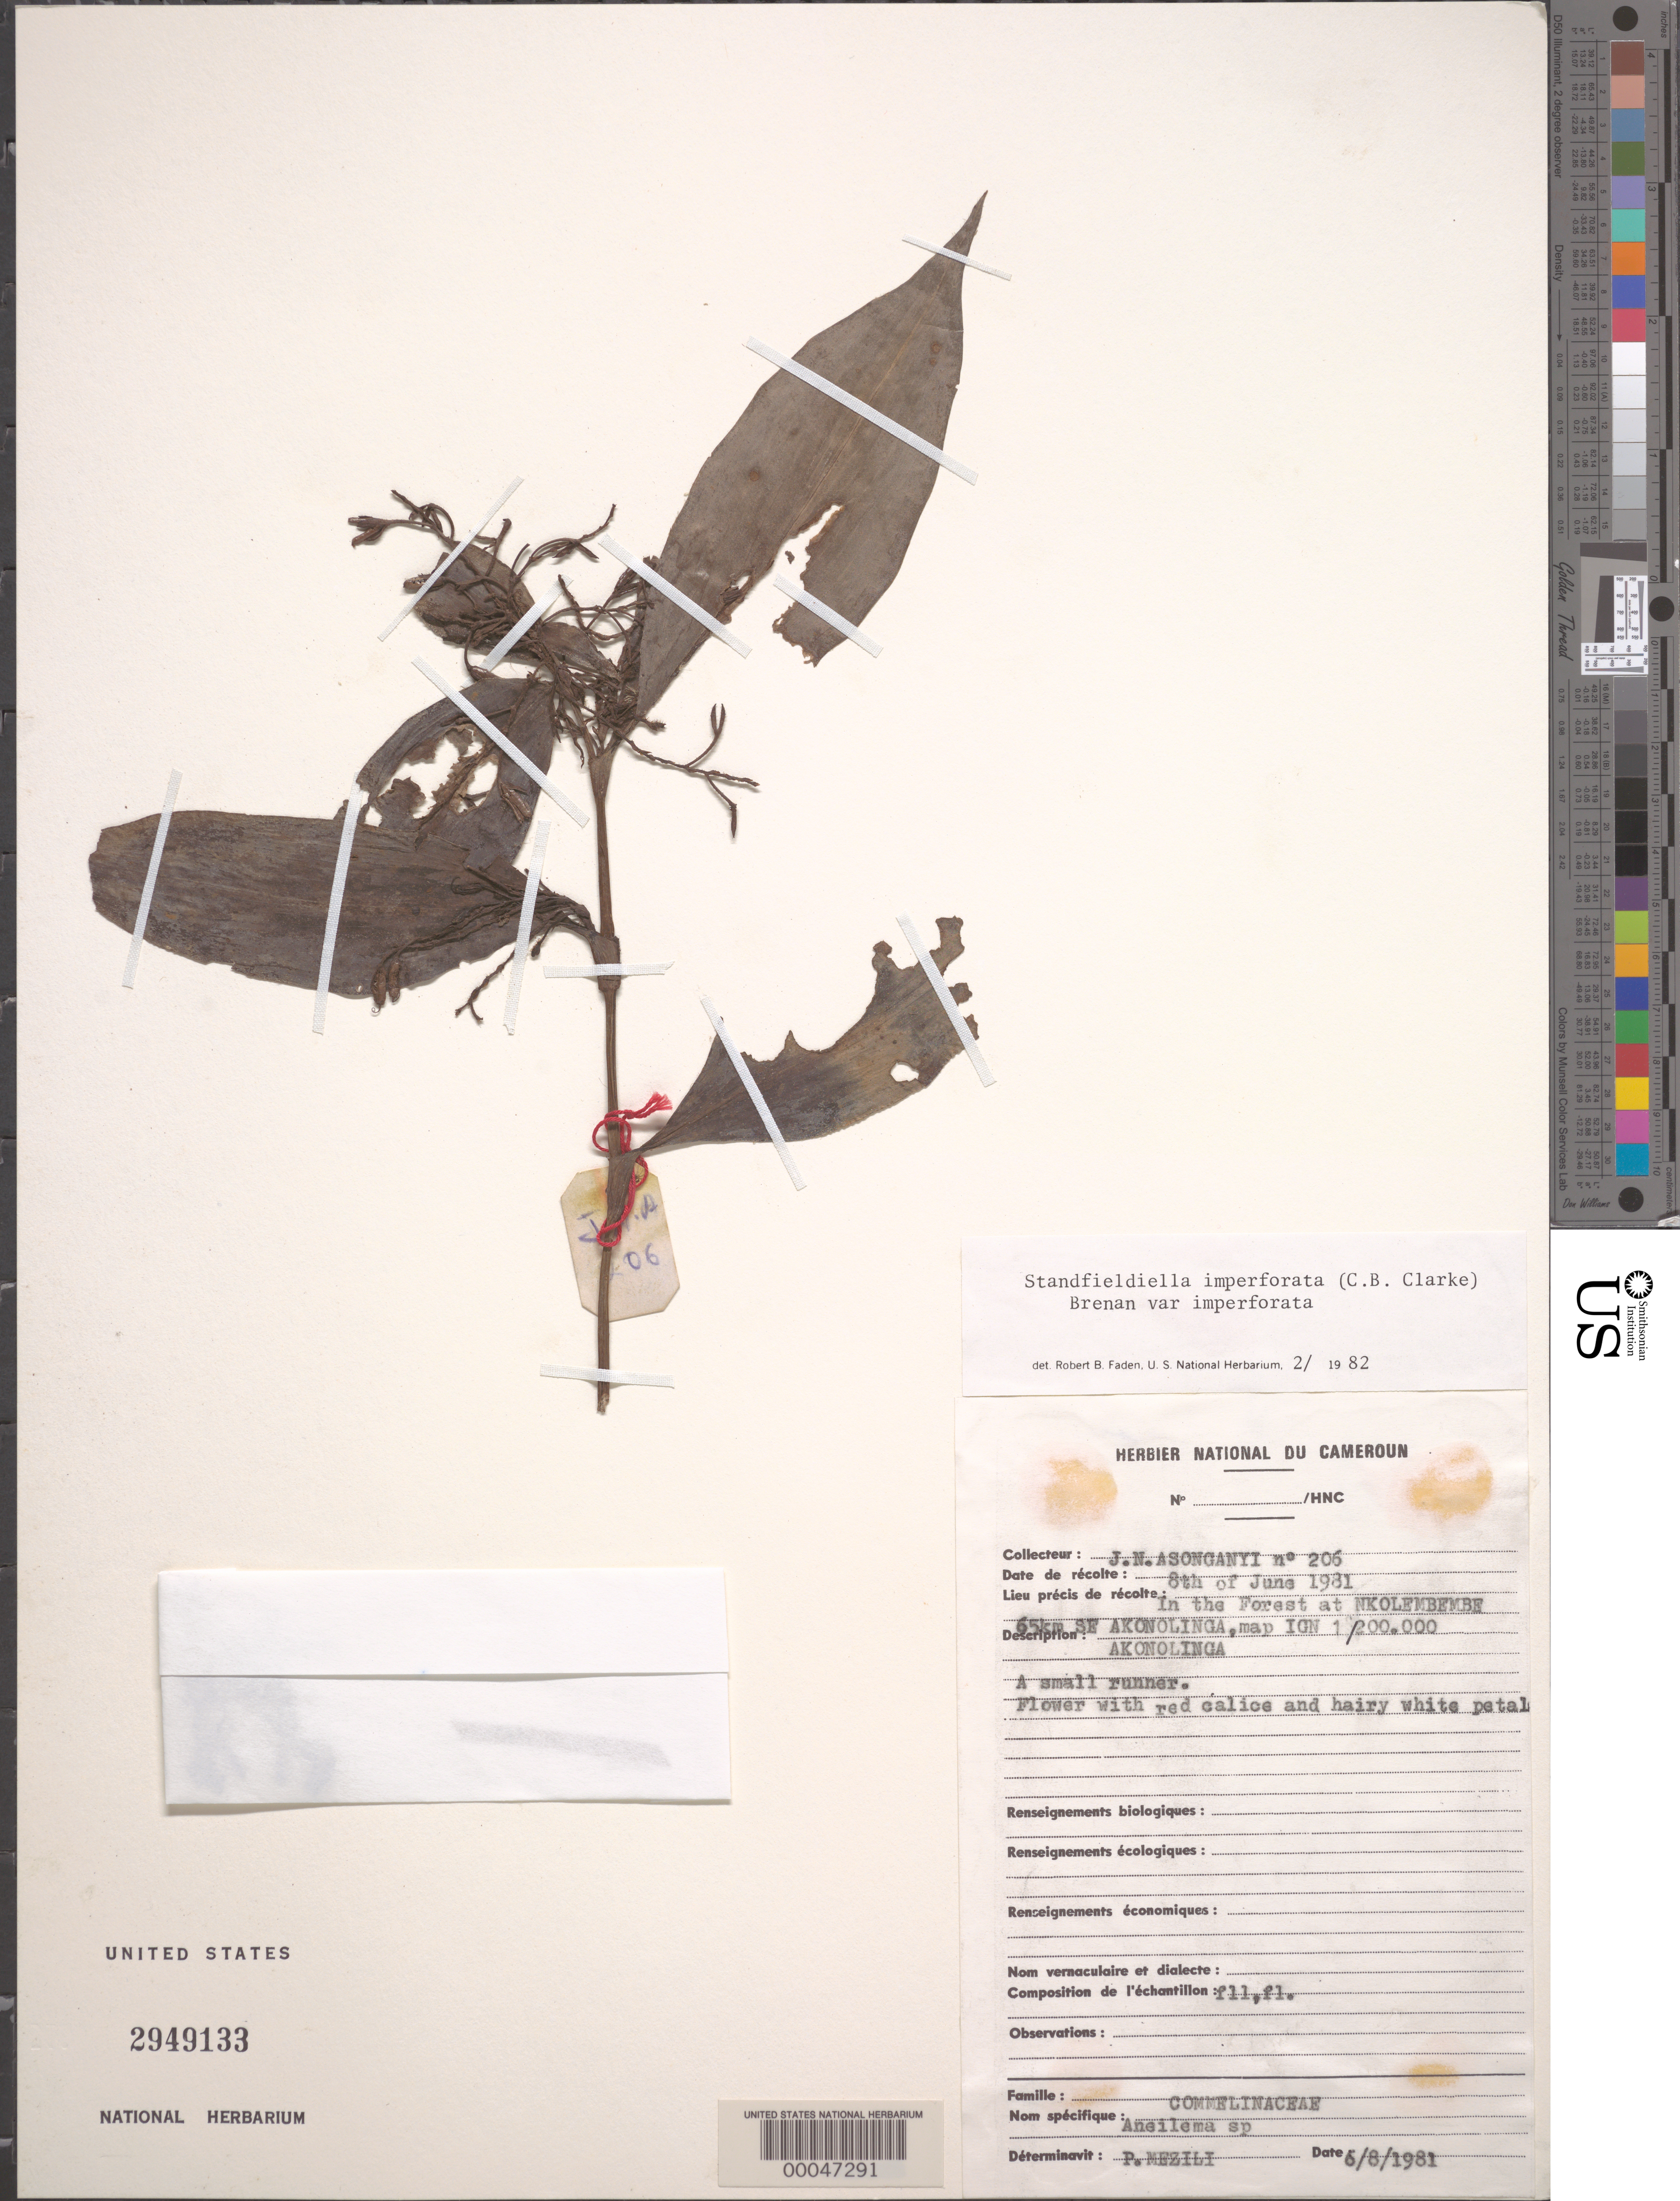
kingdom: Plantae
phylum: Tracheophyta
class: Liliopsida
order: Commelinales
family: Commelinaceae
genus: Stanfieldiella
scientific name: Stanfieldiella imperforata var. imperforata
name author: (C.B. Clarke) Brenan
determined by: Faden, Robert B., (US), Smithsonian Institution - National Museum of Natural History (UNITED STATES)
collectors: J. Asonganyi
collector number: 206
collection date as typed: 08 Jun 1981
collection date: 1981-06-08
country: Cameroon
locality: Se of akonolinga; nkolembembe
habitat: Forest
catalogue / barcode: US 2949133